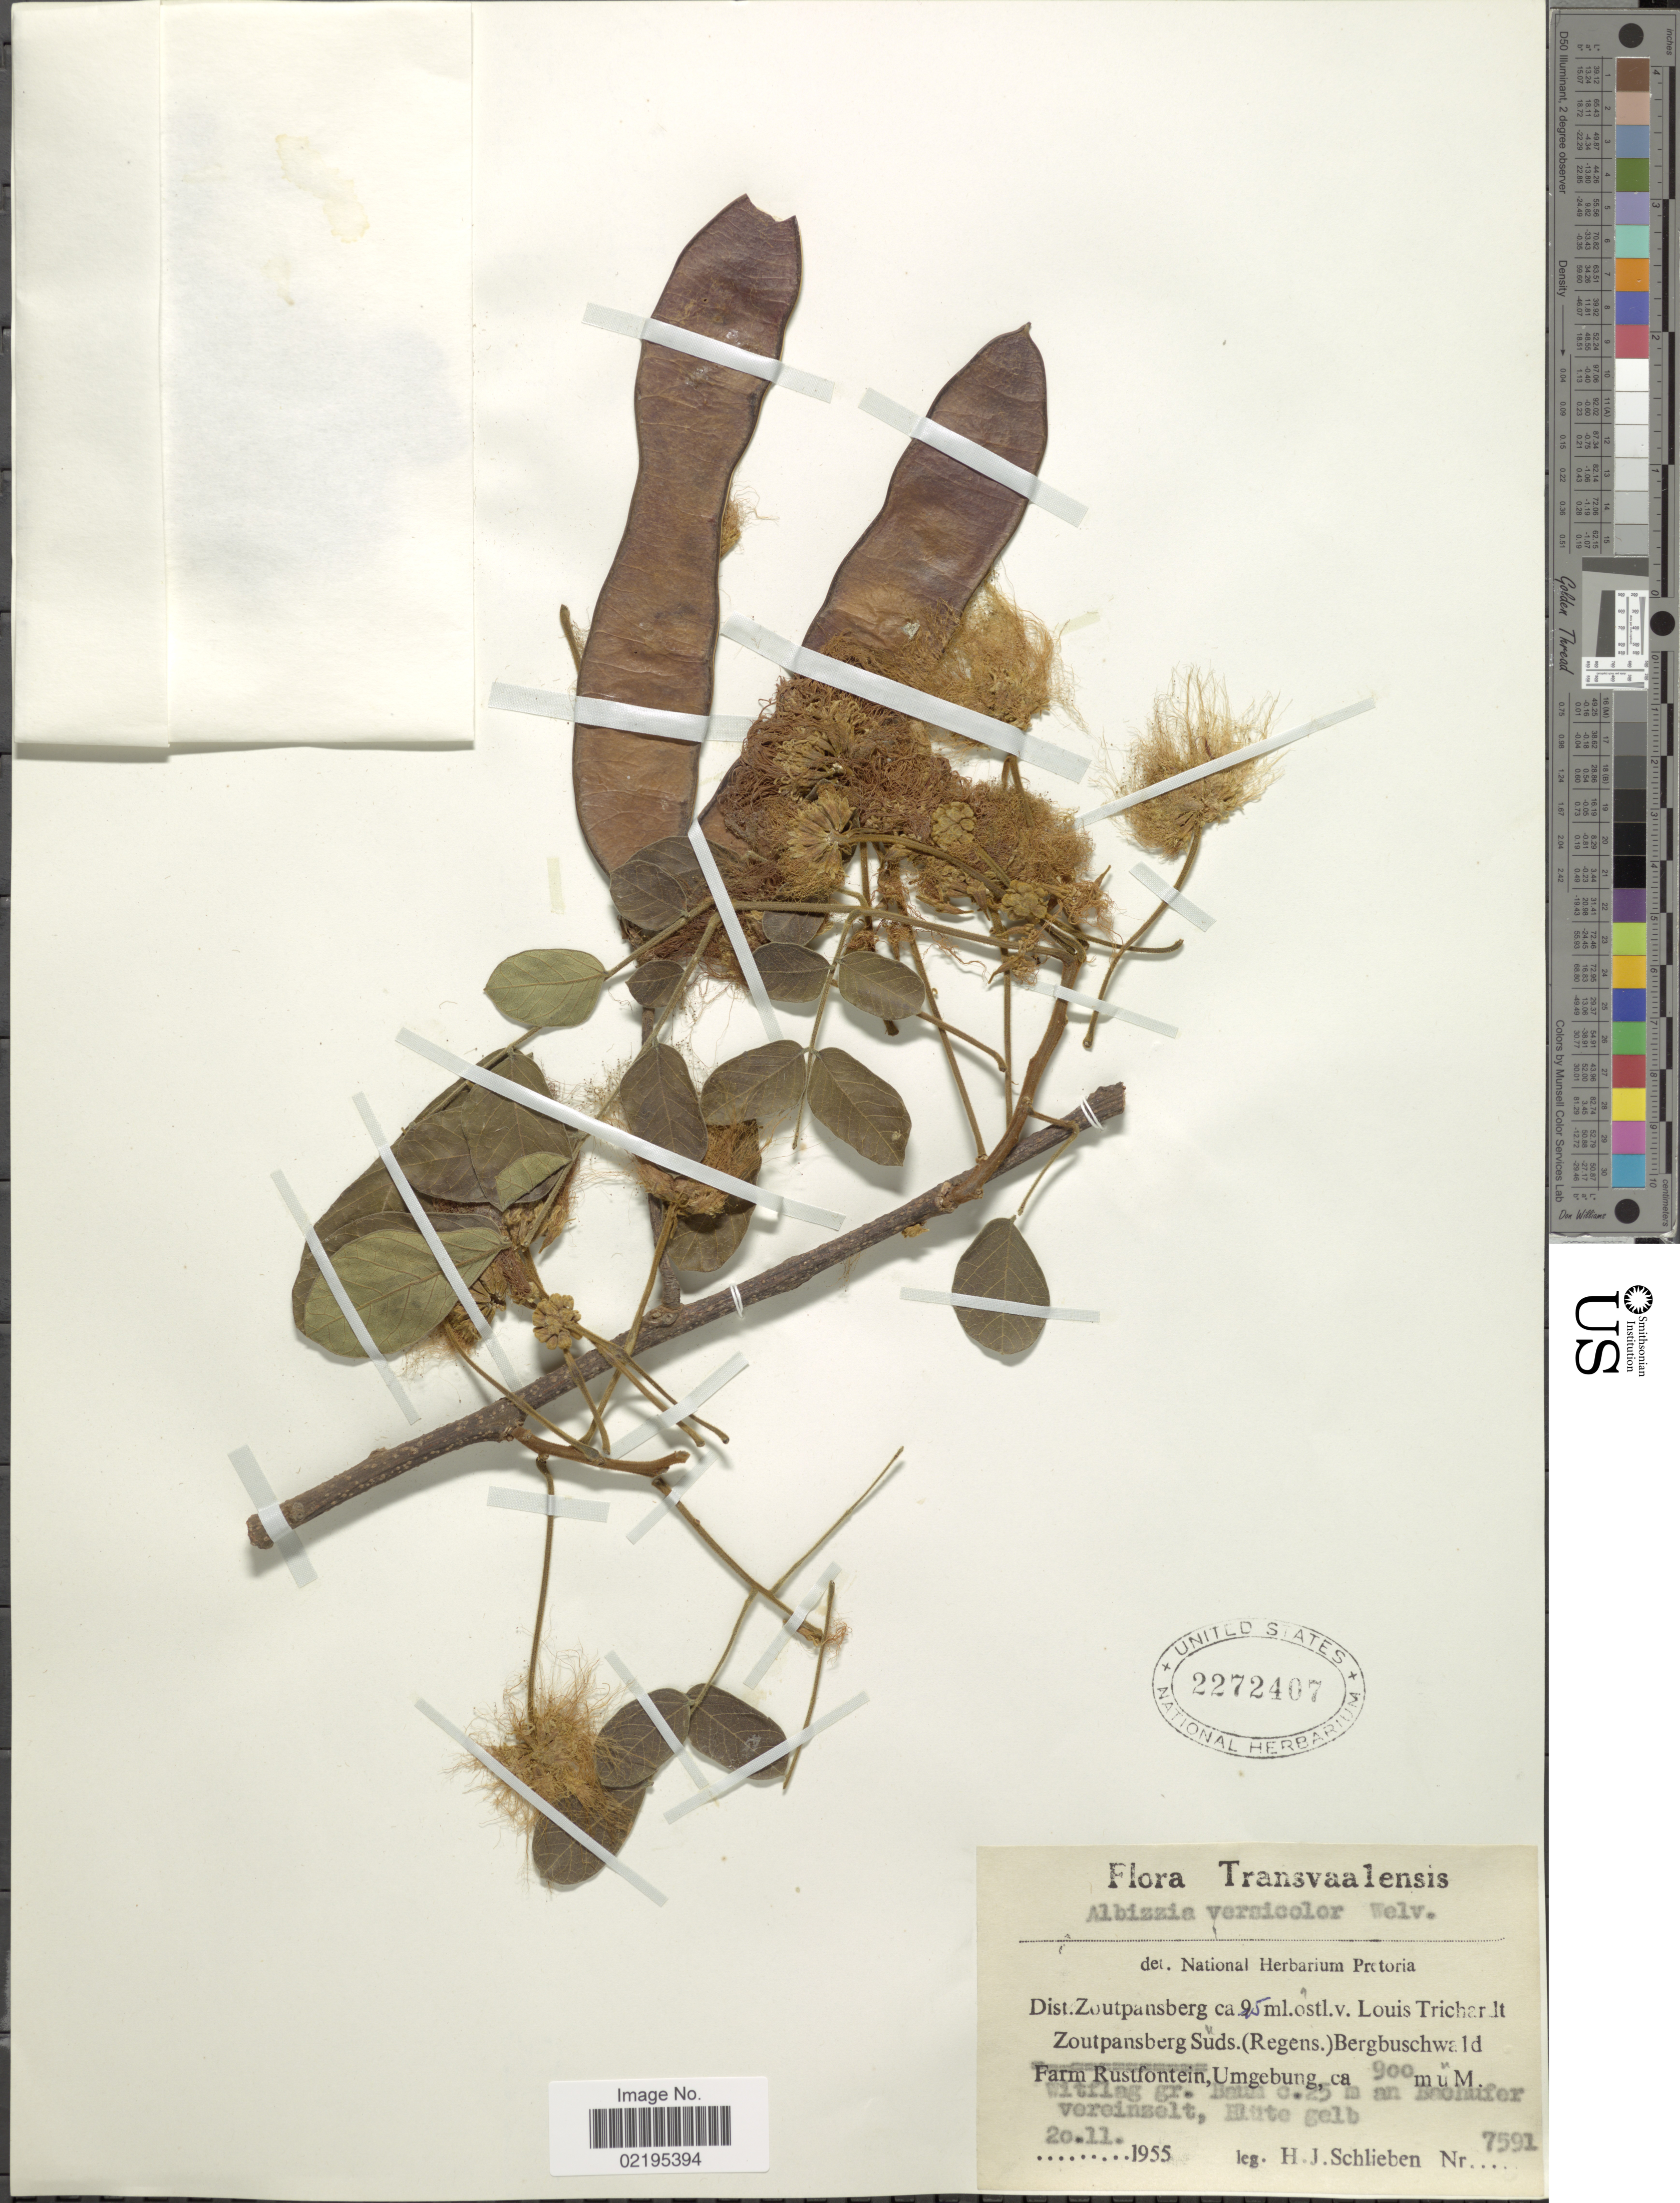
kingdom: Plantae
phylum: Tracheophyta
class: Magnoliopsida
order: Fabales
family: Fabaceae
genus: Albizia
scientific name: Albizia versicolor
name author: Welw. ex Oliv.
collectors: H. J. Schlieben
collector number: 7591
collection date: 1955-11-20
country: South Africa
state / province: Limpopo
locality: Transvaalensis, Dist. Zoutpansberg ca, 95 ml. ostl.v. Louis Trichardt Zoutpansberg Suds. (Regens) Bergbuschwald Farn Rustfontein. Umgebung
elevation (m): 900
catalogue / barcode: US 2272407